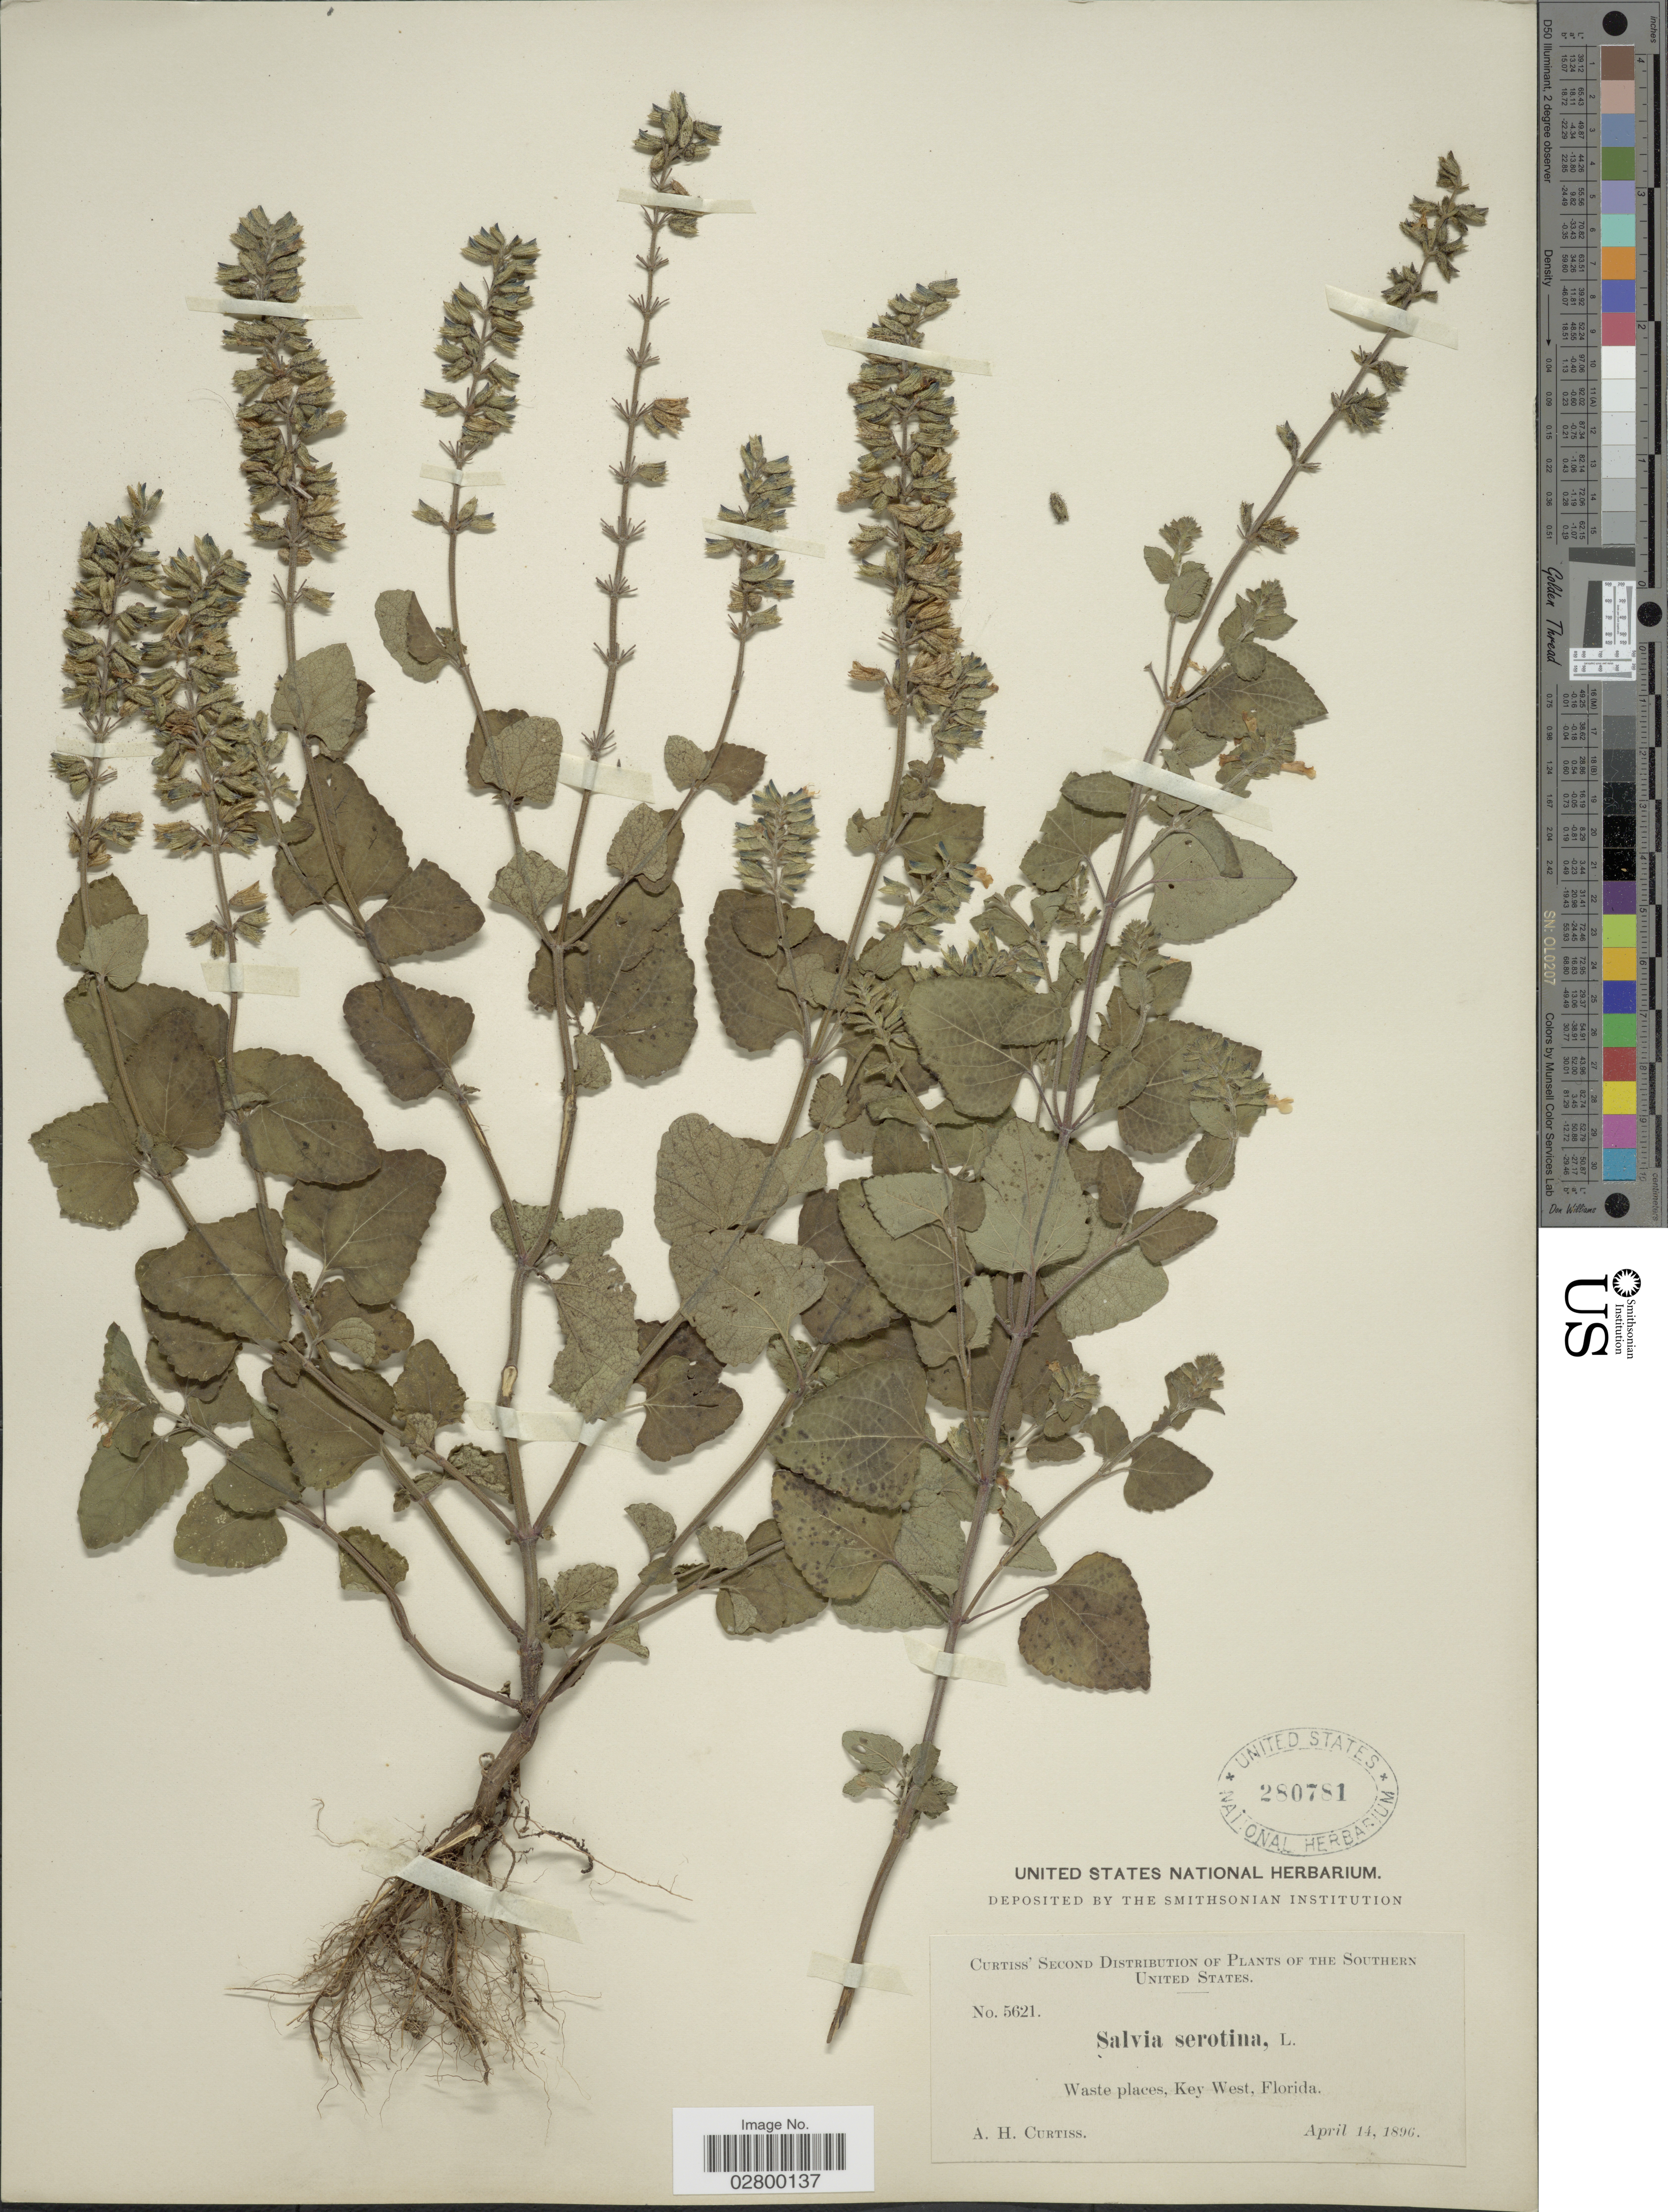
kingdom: Plantae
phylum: Tracheophyta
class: Magnoliopsida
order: Lamiales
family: Lamiaceae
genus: Salvia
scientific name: Salvia serotina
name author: L.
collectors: A. H. Curtiss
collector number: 5621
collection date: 1896-04-14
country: United States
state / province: Florida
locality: The Southern United States, Waste places, Key West.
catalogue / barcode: US 280781